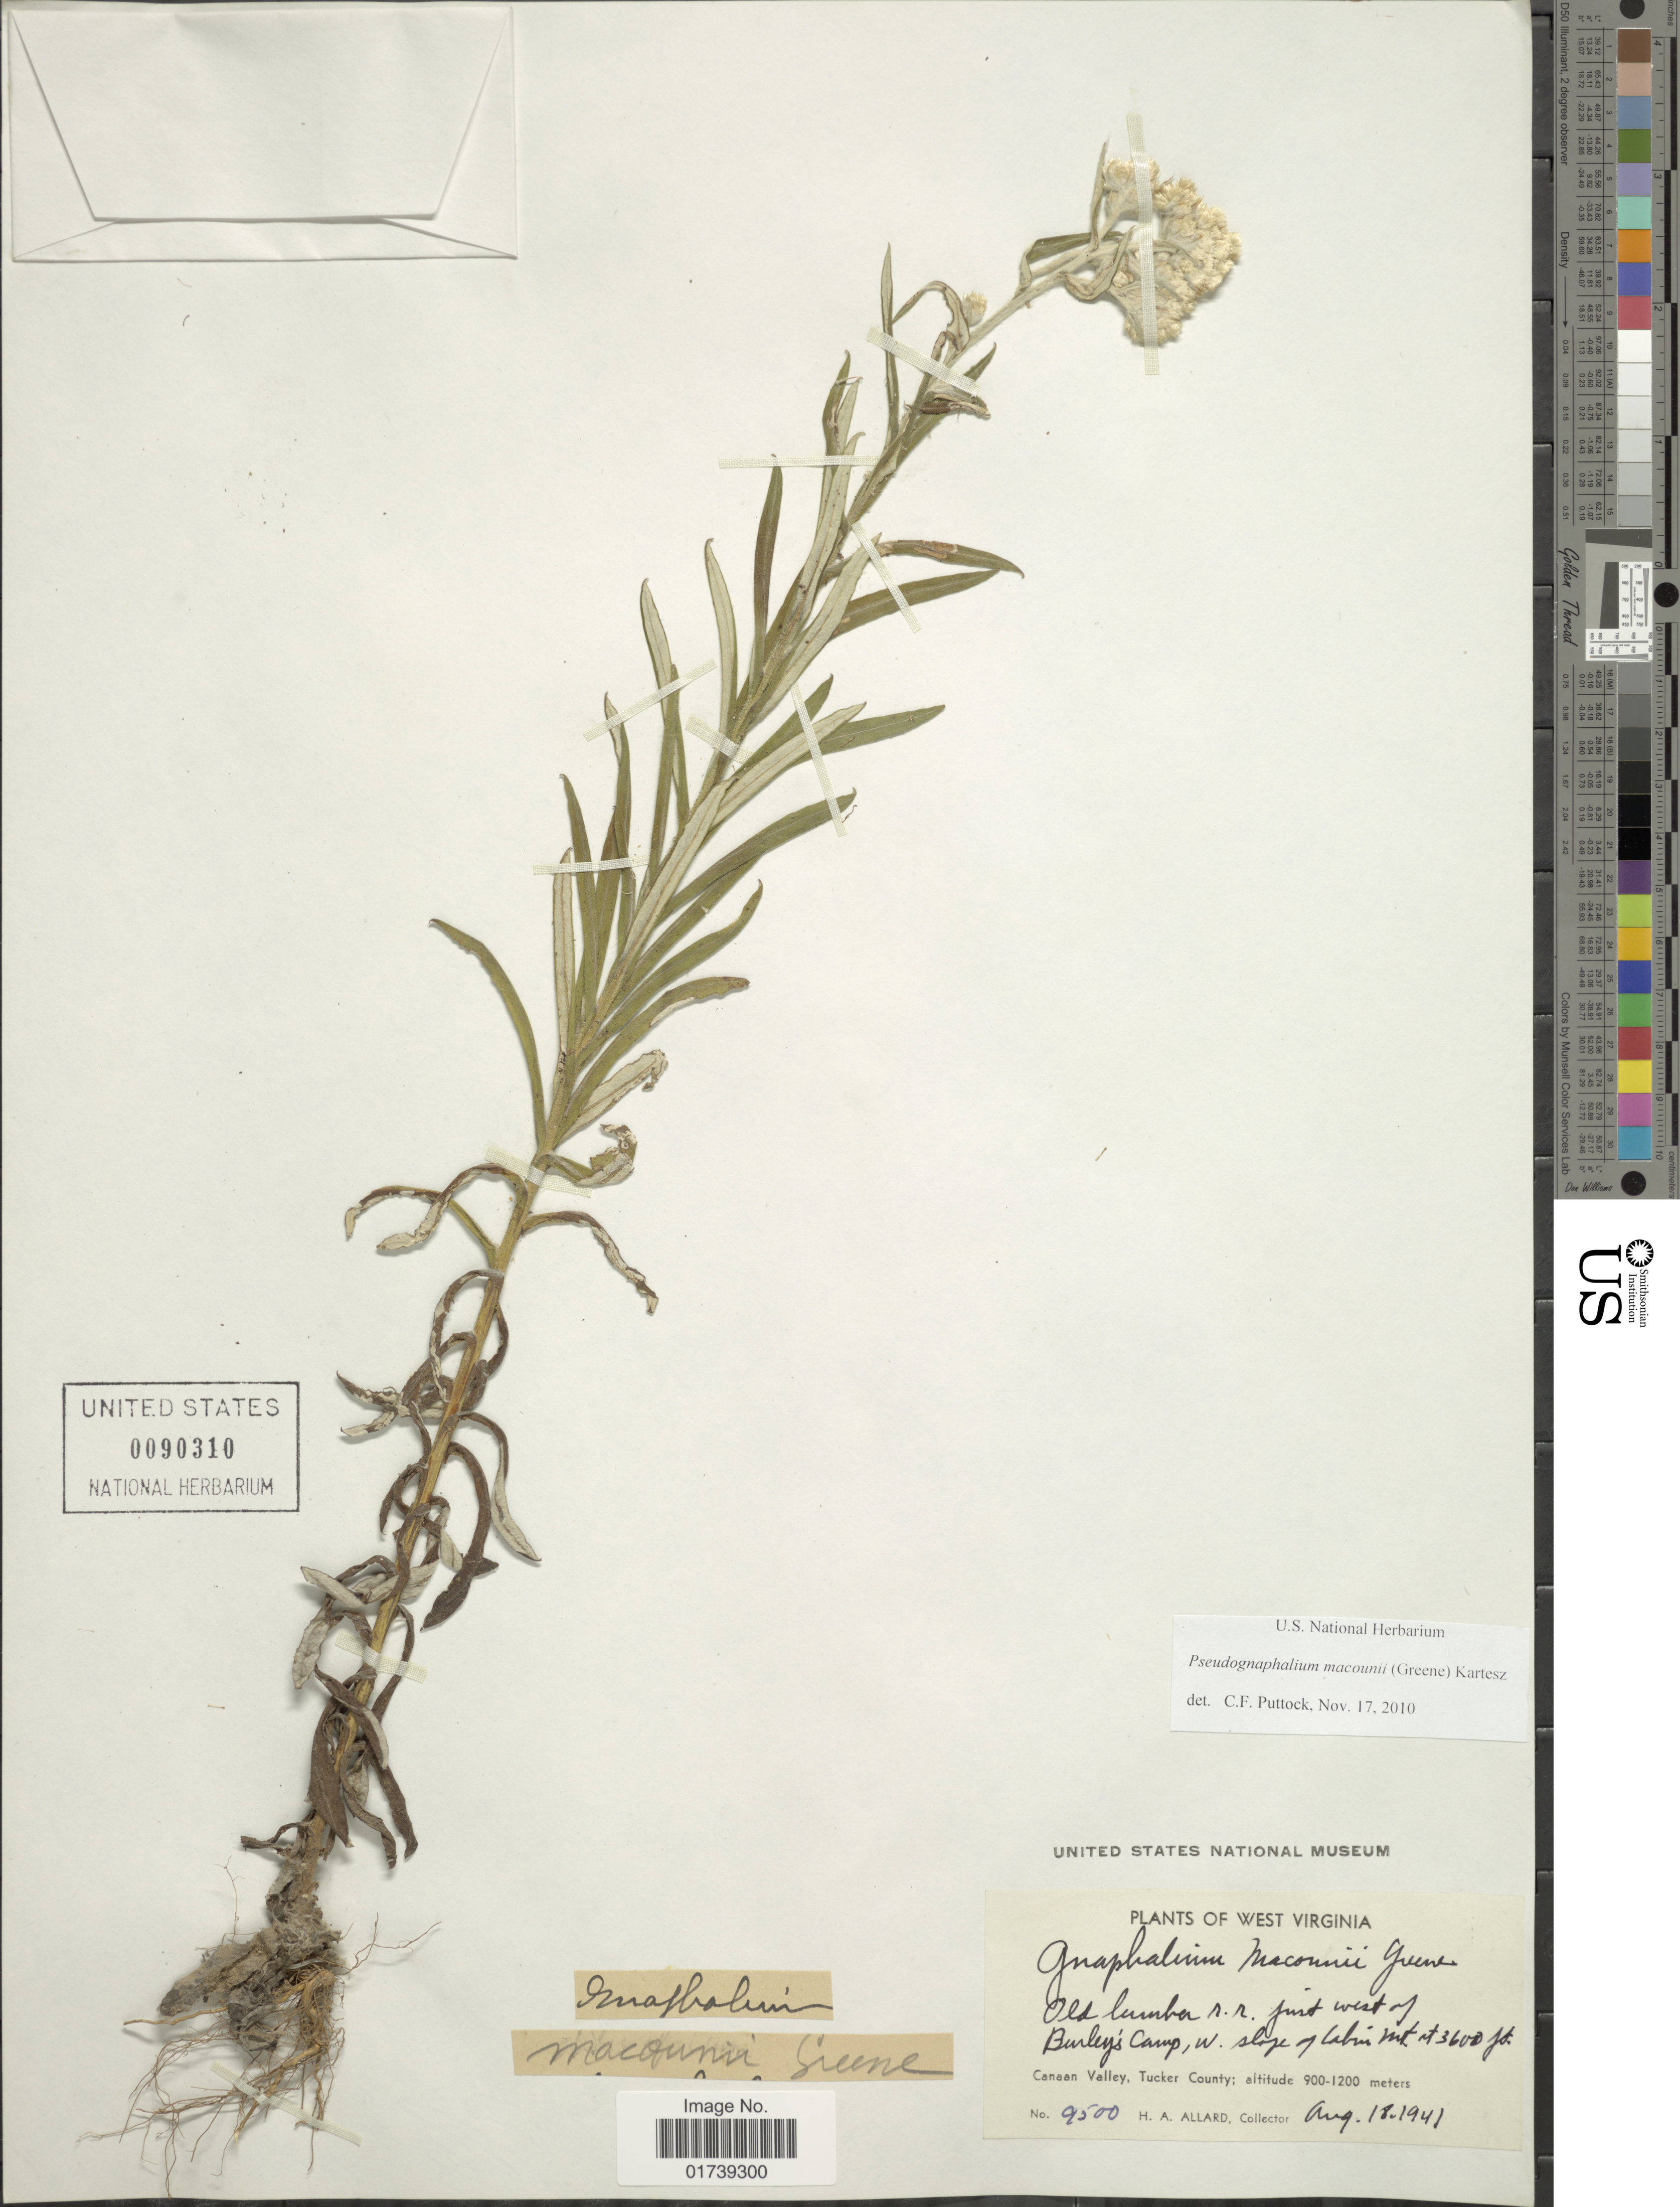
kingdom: Plantae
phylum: Tracheophyta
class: Magnoliopsida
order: Asterales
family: Asteraceae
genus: Pseudognaphalium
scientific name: Pseudognaphalium macounii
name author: (Greene) Kartesz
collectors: H. A. Allard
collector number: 9500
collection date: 1941-08-18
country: United States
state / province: West Virginia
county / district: Tucker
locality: Old lumba r. r. just west of Burleys Camp, w. slope of Cabin mt, Canaan Valley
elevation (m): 900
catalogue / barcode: US 90310